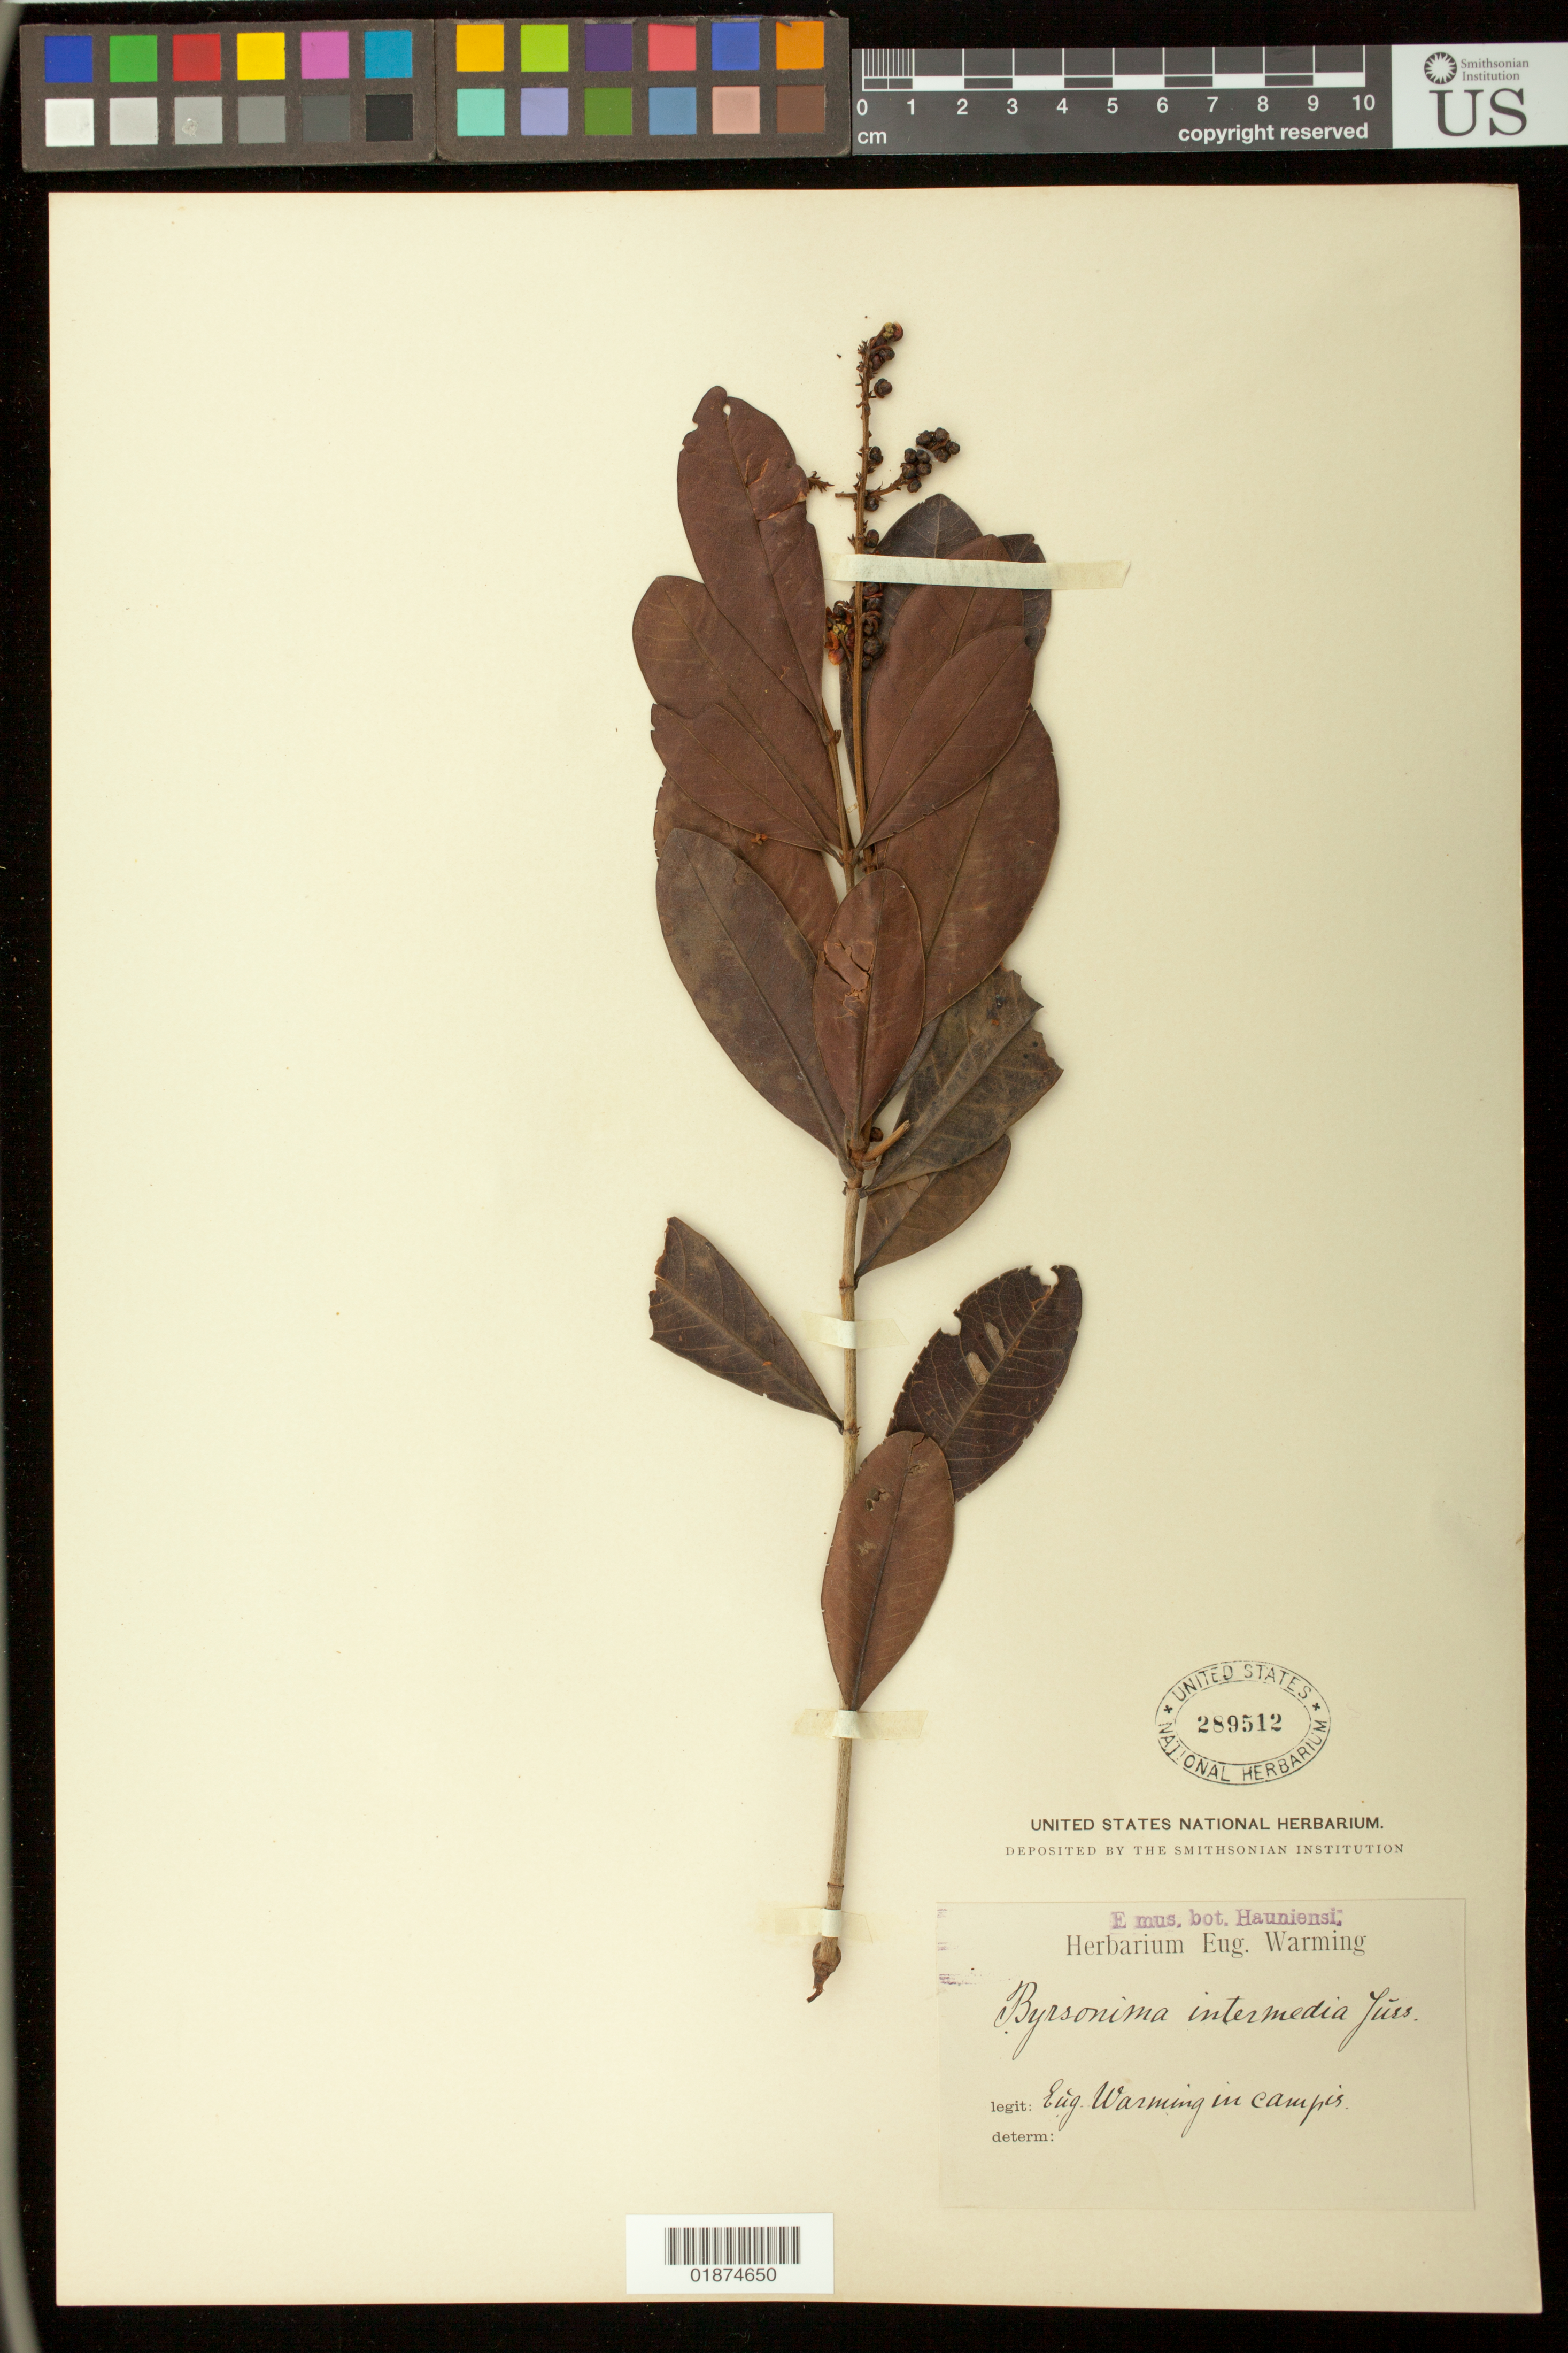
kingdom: Plantae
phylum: Tracheophyta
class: Magnoliopsida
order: Malpighiales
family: Malpighiaceae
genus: Byrsonima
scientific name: Byrsonima intermedia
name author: A. Juss.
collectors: E. Warming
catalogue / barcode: US 289512